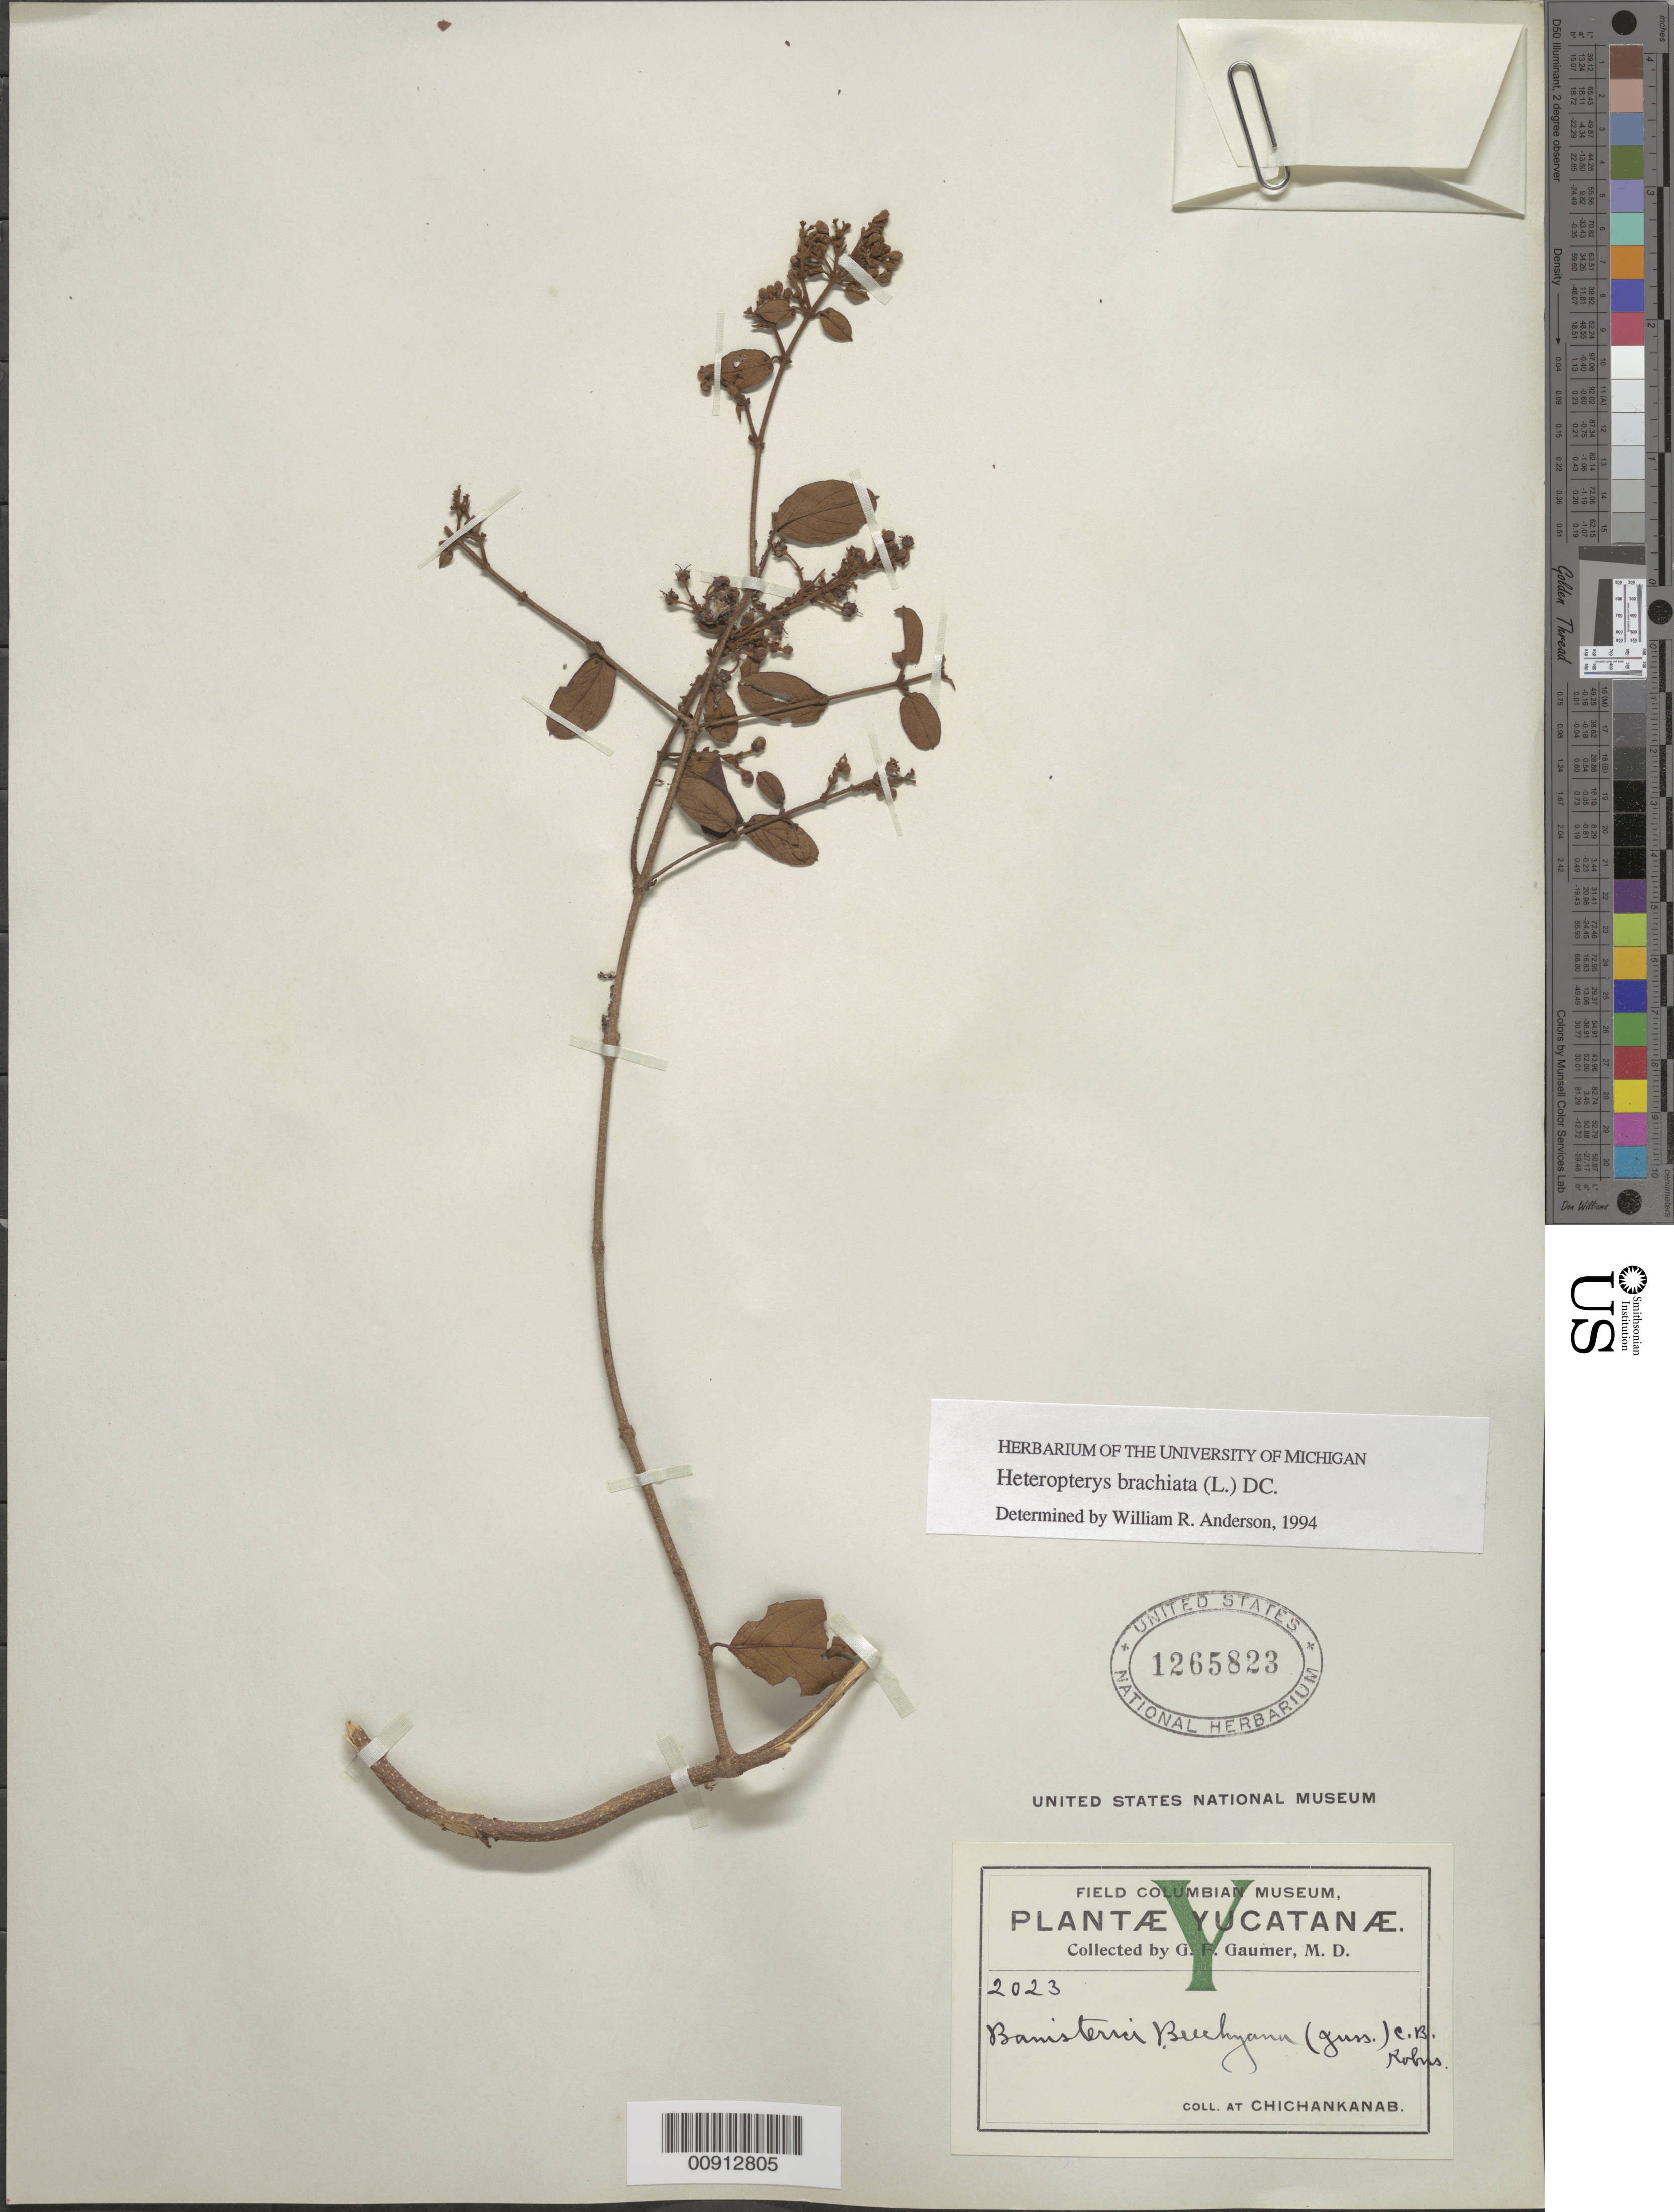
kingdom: Plantae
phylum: Tracheophyta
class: Magnoliopsida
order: Malpighiales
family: Malpighiaceae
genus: Heteropterys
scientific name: Heteropterys brachiata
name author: (L.) DC.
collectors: G. F. Gaumer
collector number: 2023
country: Mexico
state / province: Quintana Roo / Yucatán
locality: Chichankanab.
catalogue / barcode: US 1265823